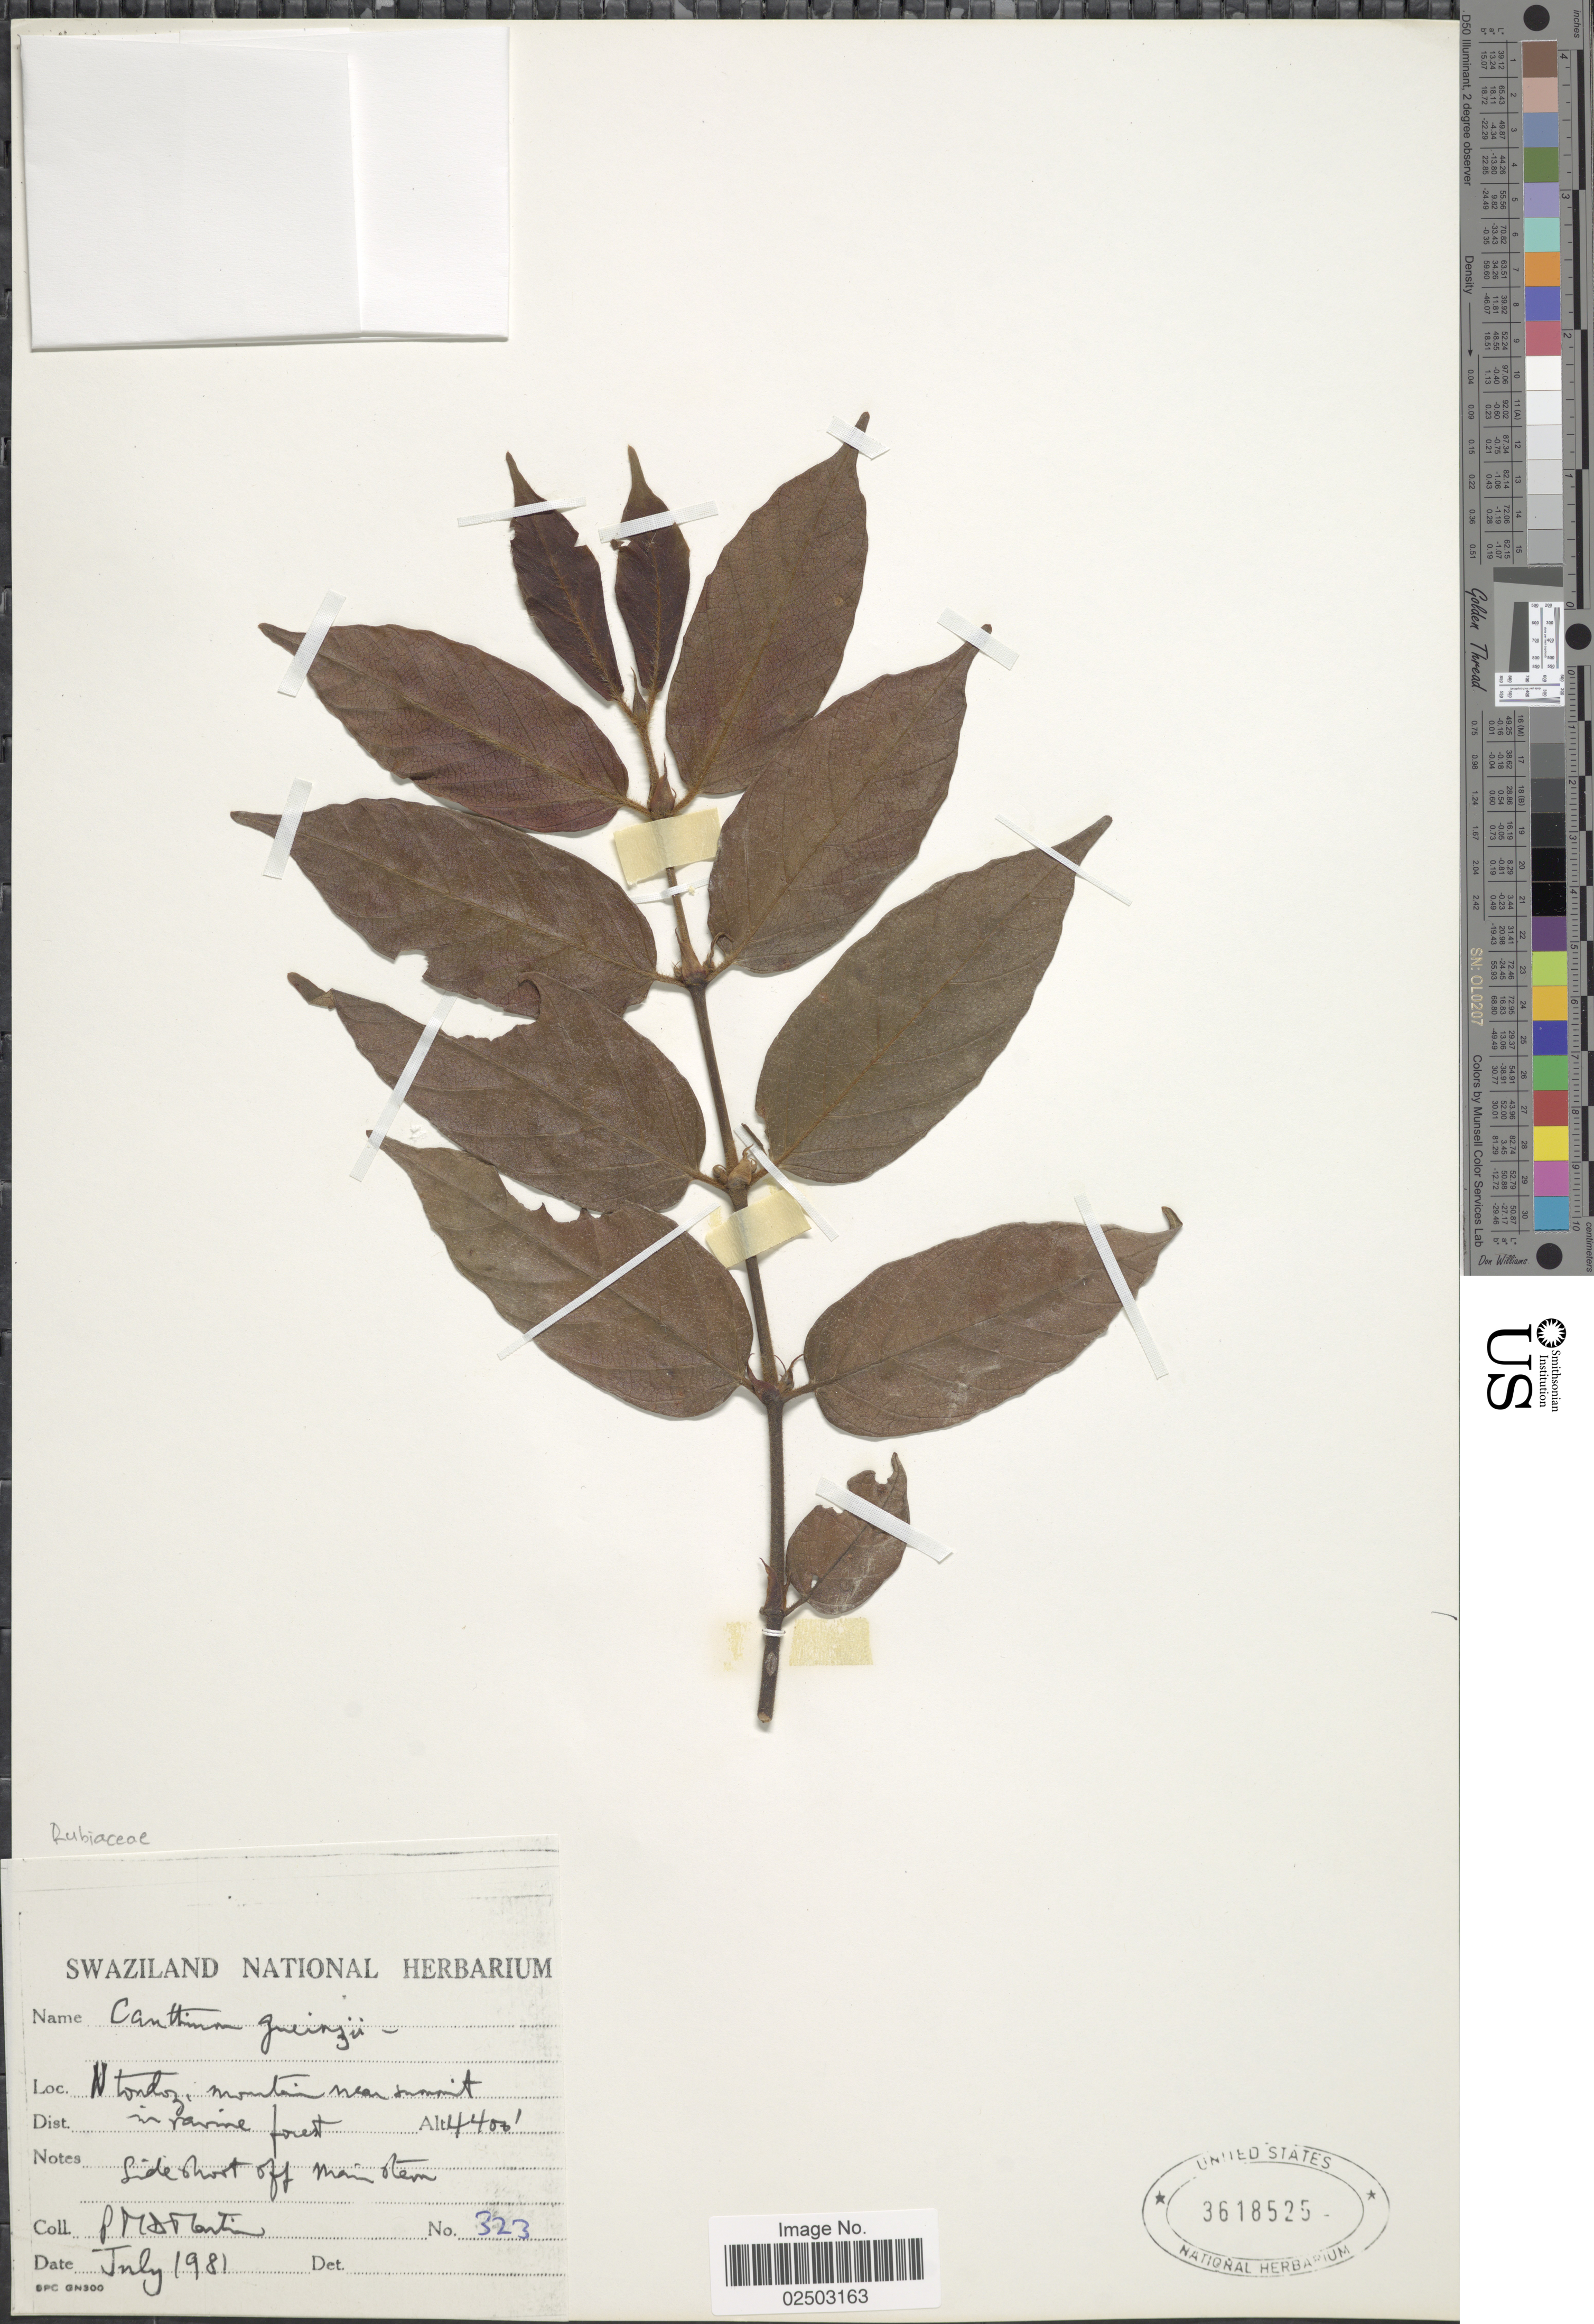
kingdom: Plantae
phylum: Tracheophyta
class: Magnoliopsida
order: Gentianales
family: Rubiaceae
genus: Canthium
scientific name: Canthium gueinzii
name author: Sond.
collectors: P. M. D. Martin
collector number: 323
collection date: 1981-07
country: Eswatini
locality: N tondoz, mountain near summit, in ravine forest, side short off main stream [interpreted]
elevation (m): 1341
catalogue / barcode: US 3618525